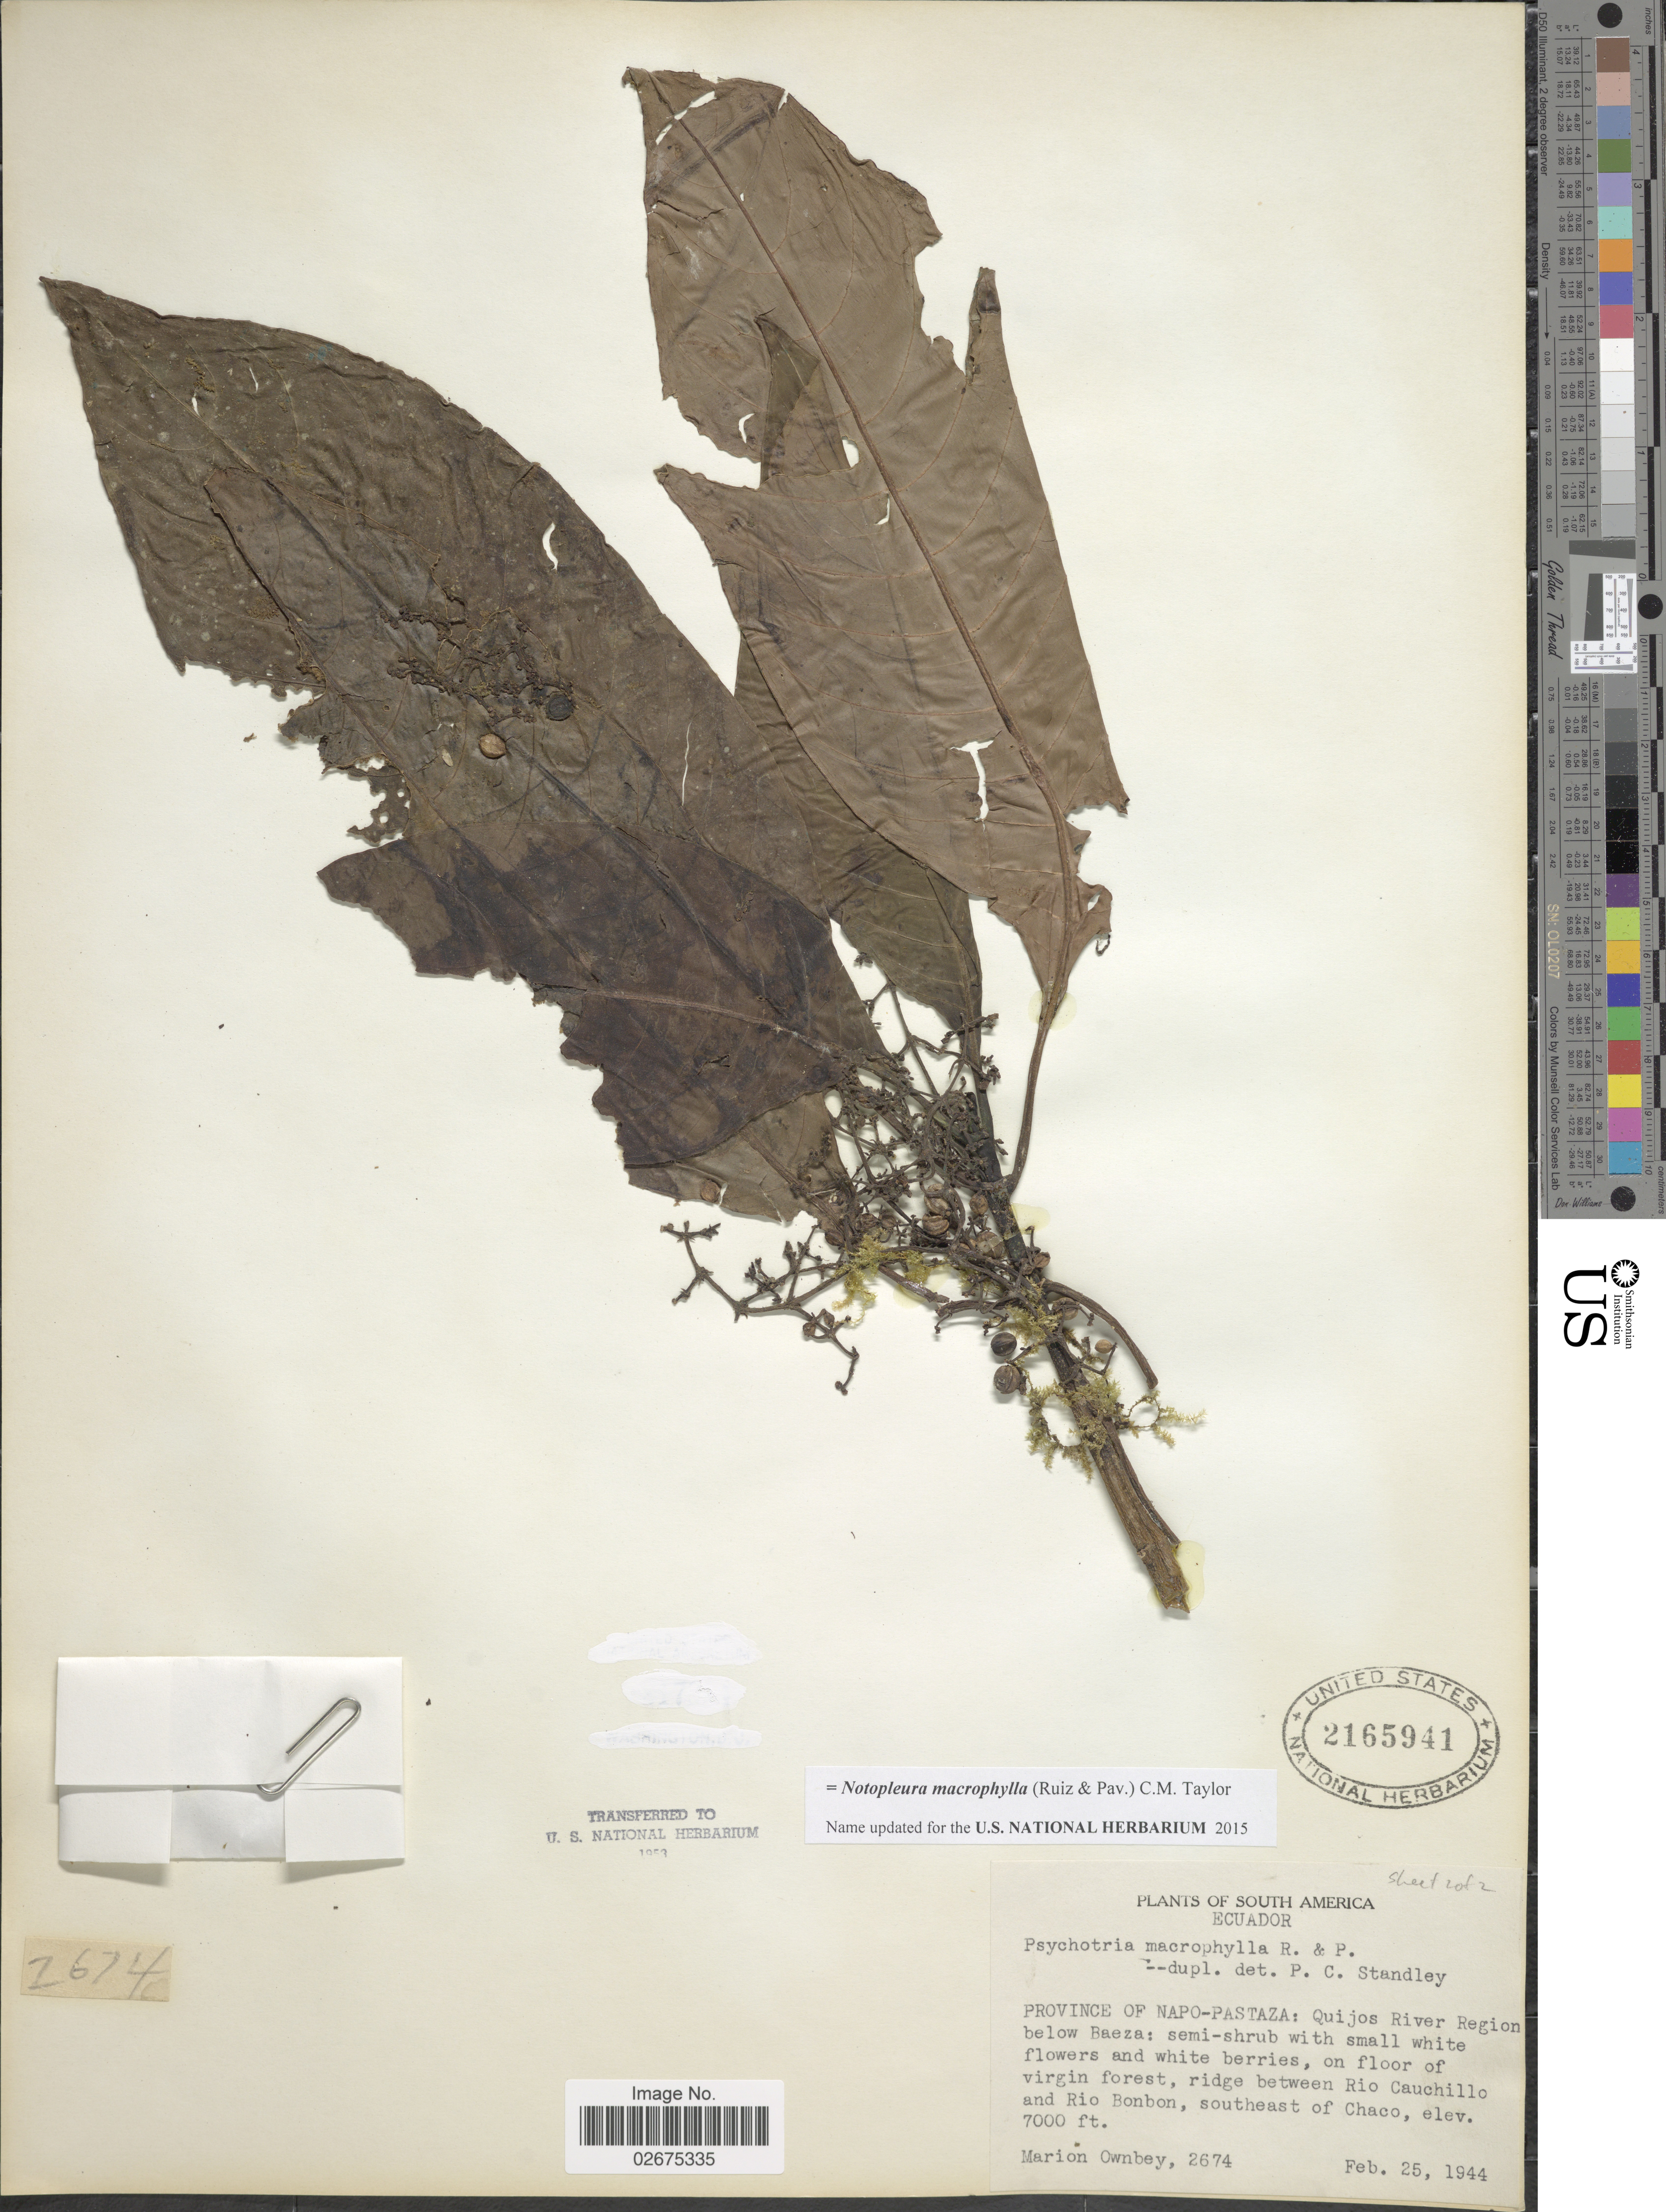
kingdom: Plantae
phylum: Tracheophyta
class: Magnoliopsida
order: Gentianales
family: Rubiaceae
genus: Notopleura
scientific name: Notopleura macrophylla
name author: (Ruiz & Pav.) C.M. Taylor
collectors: F. M. Ownbey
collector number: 2674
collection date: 1944-02-25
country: Ecuador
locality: Province of Napo-Pastaza: Quijos river Region below Baeza: on floor of virgin forest, ridge between Rio Cachillo and Rio Bonbon, southeast of Chaco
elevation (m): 2134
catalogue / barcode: US 2165941